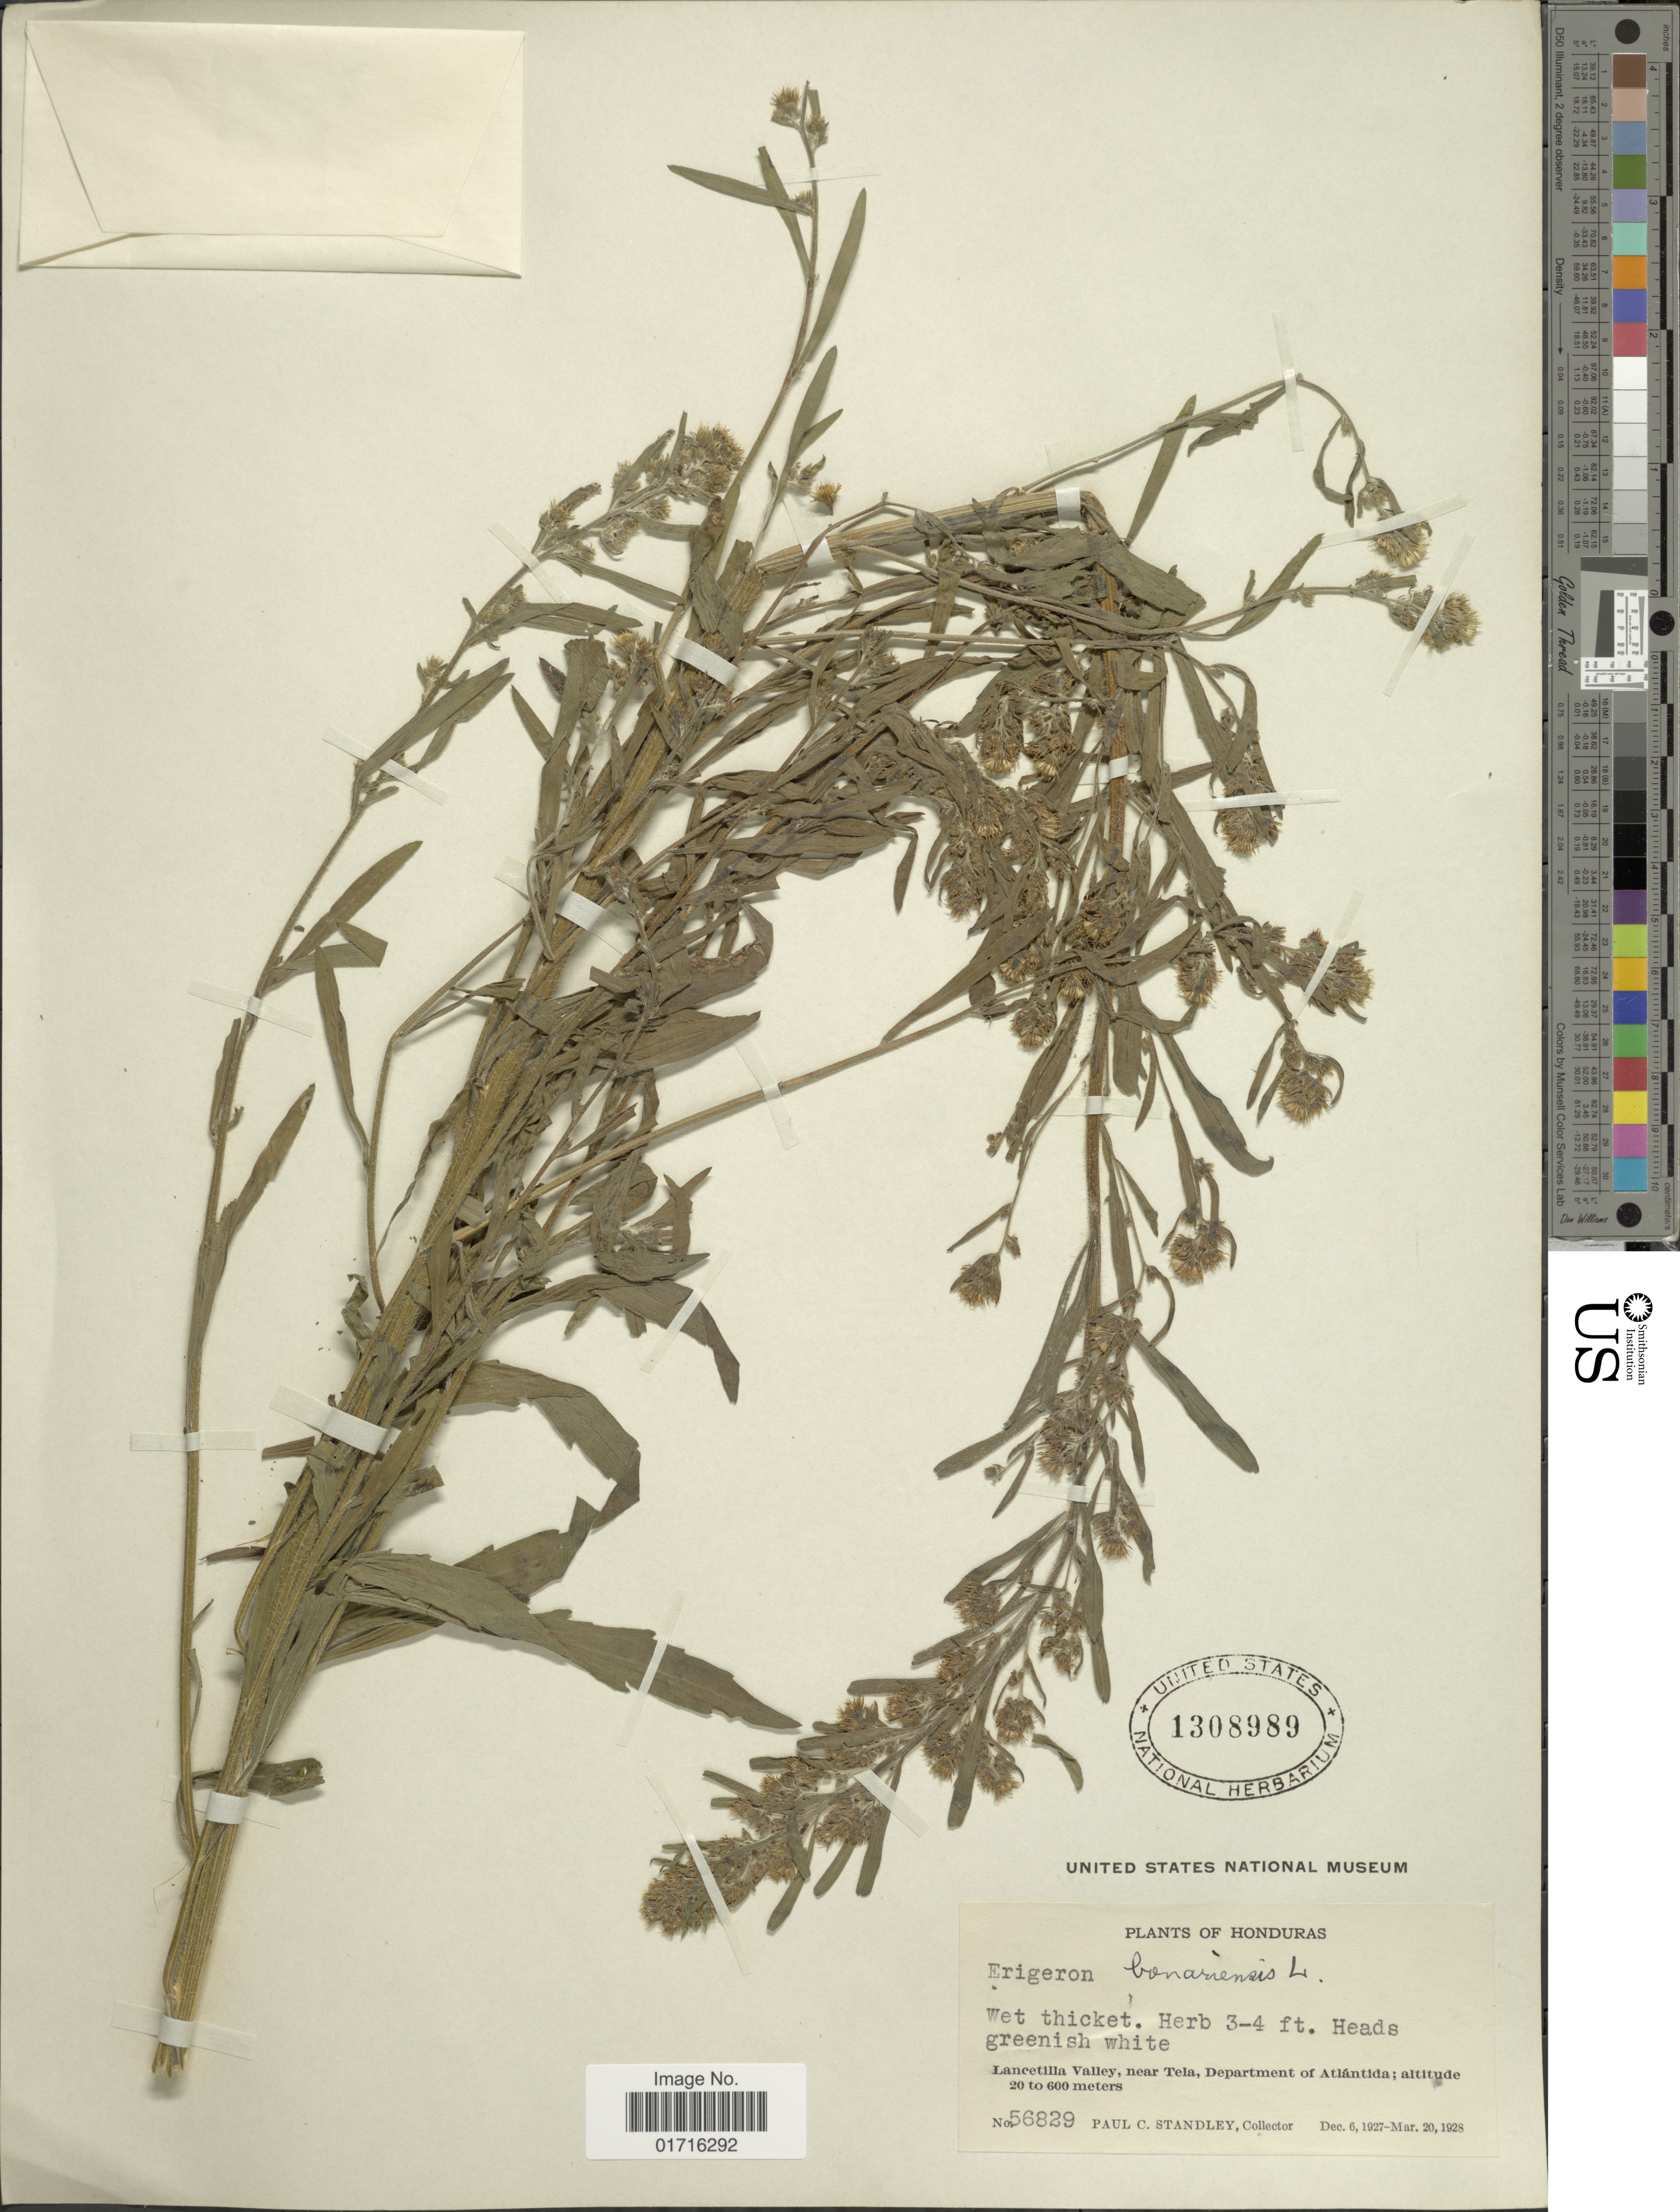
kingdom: Plantae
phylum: Tracheophyta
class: Magnoliopsida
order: Asterales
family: Asteraceae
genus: Conyza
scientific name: Conyza bonariensis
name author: (L.) Cronq.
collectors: P. C. Standley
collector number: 56829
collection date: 1927-12-06/1928-03-20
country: Honduras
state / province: Atlántida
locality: Lancetilla Valley, near Tela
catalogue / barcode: US 1308989